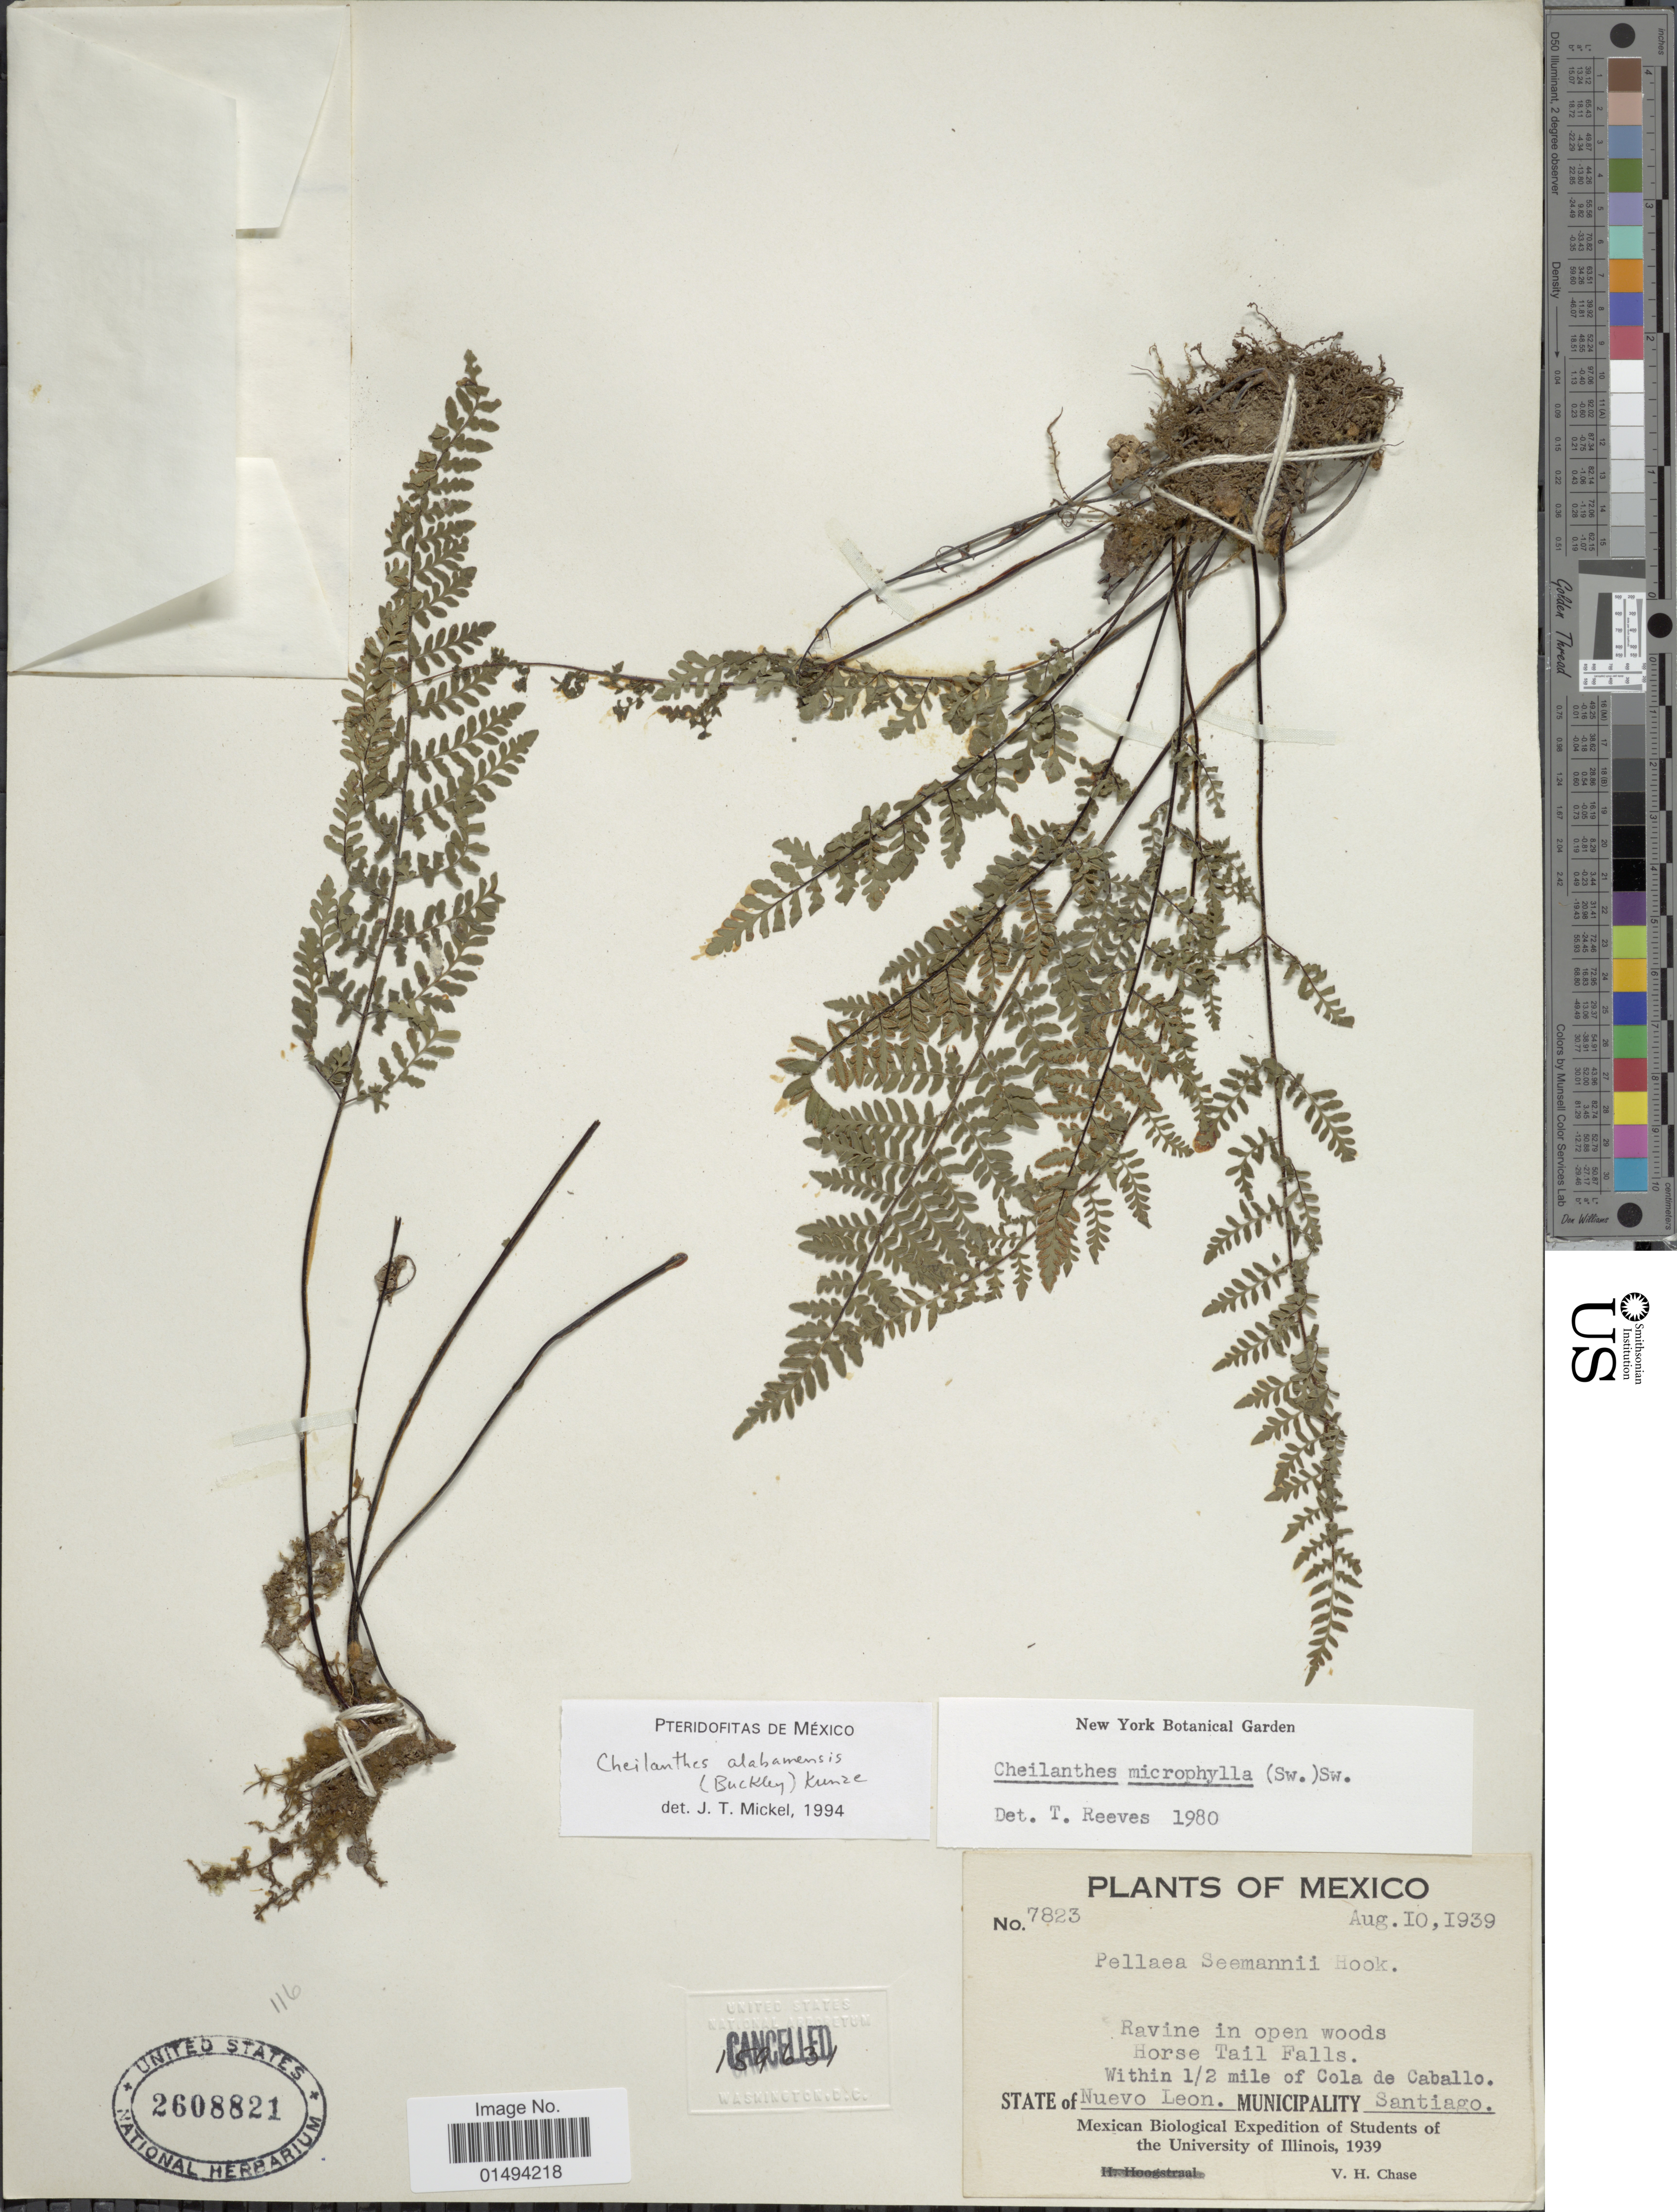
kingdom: Plantae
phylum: Tracheophyta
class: Polypodiopsida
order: Polypodiales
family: Pteridaceae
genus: Myriopteris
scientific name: Myriopteris alabamensis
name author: (Buckley) Grusz & Windham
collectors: V. H. Chase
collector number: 7823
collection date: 1939-08-10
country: Mexico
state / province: Nuevo León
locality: Mexico, Municipality Santiago, Ravine in open woods, Horse Tail Falls, Within 1/2 mile of Cola de Caballo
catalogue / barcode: US 2608821